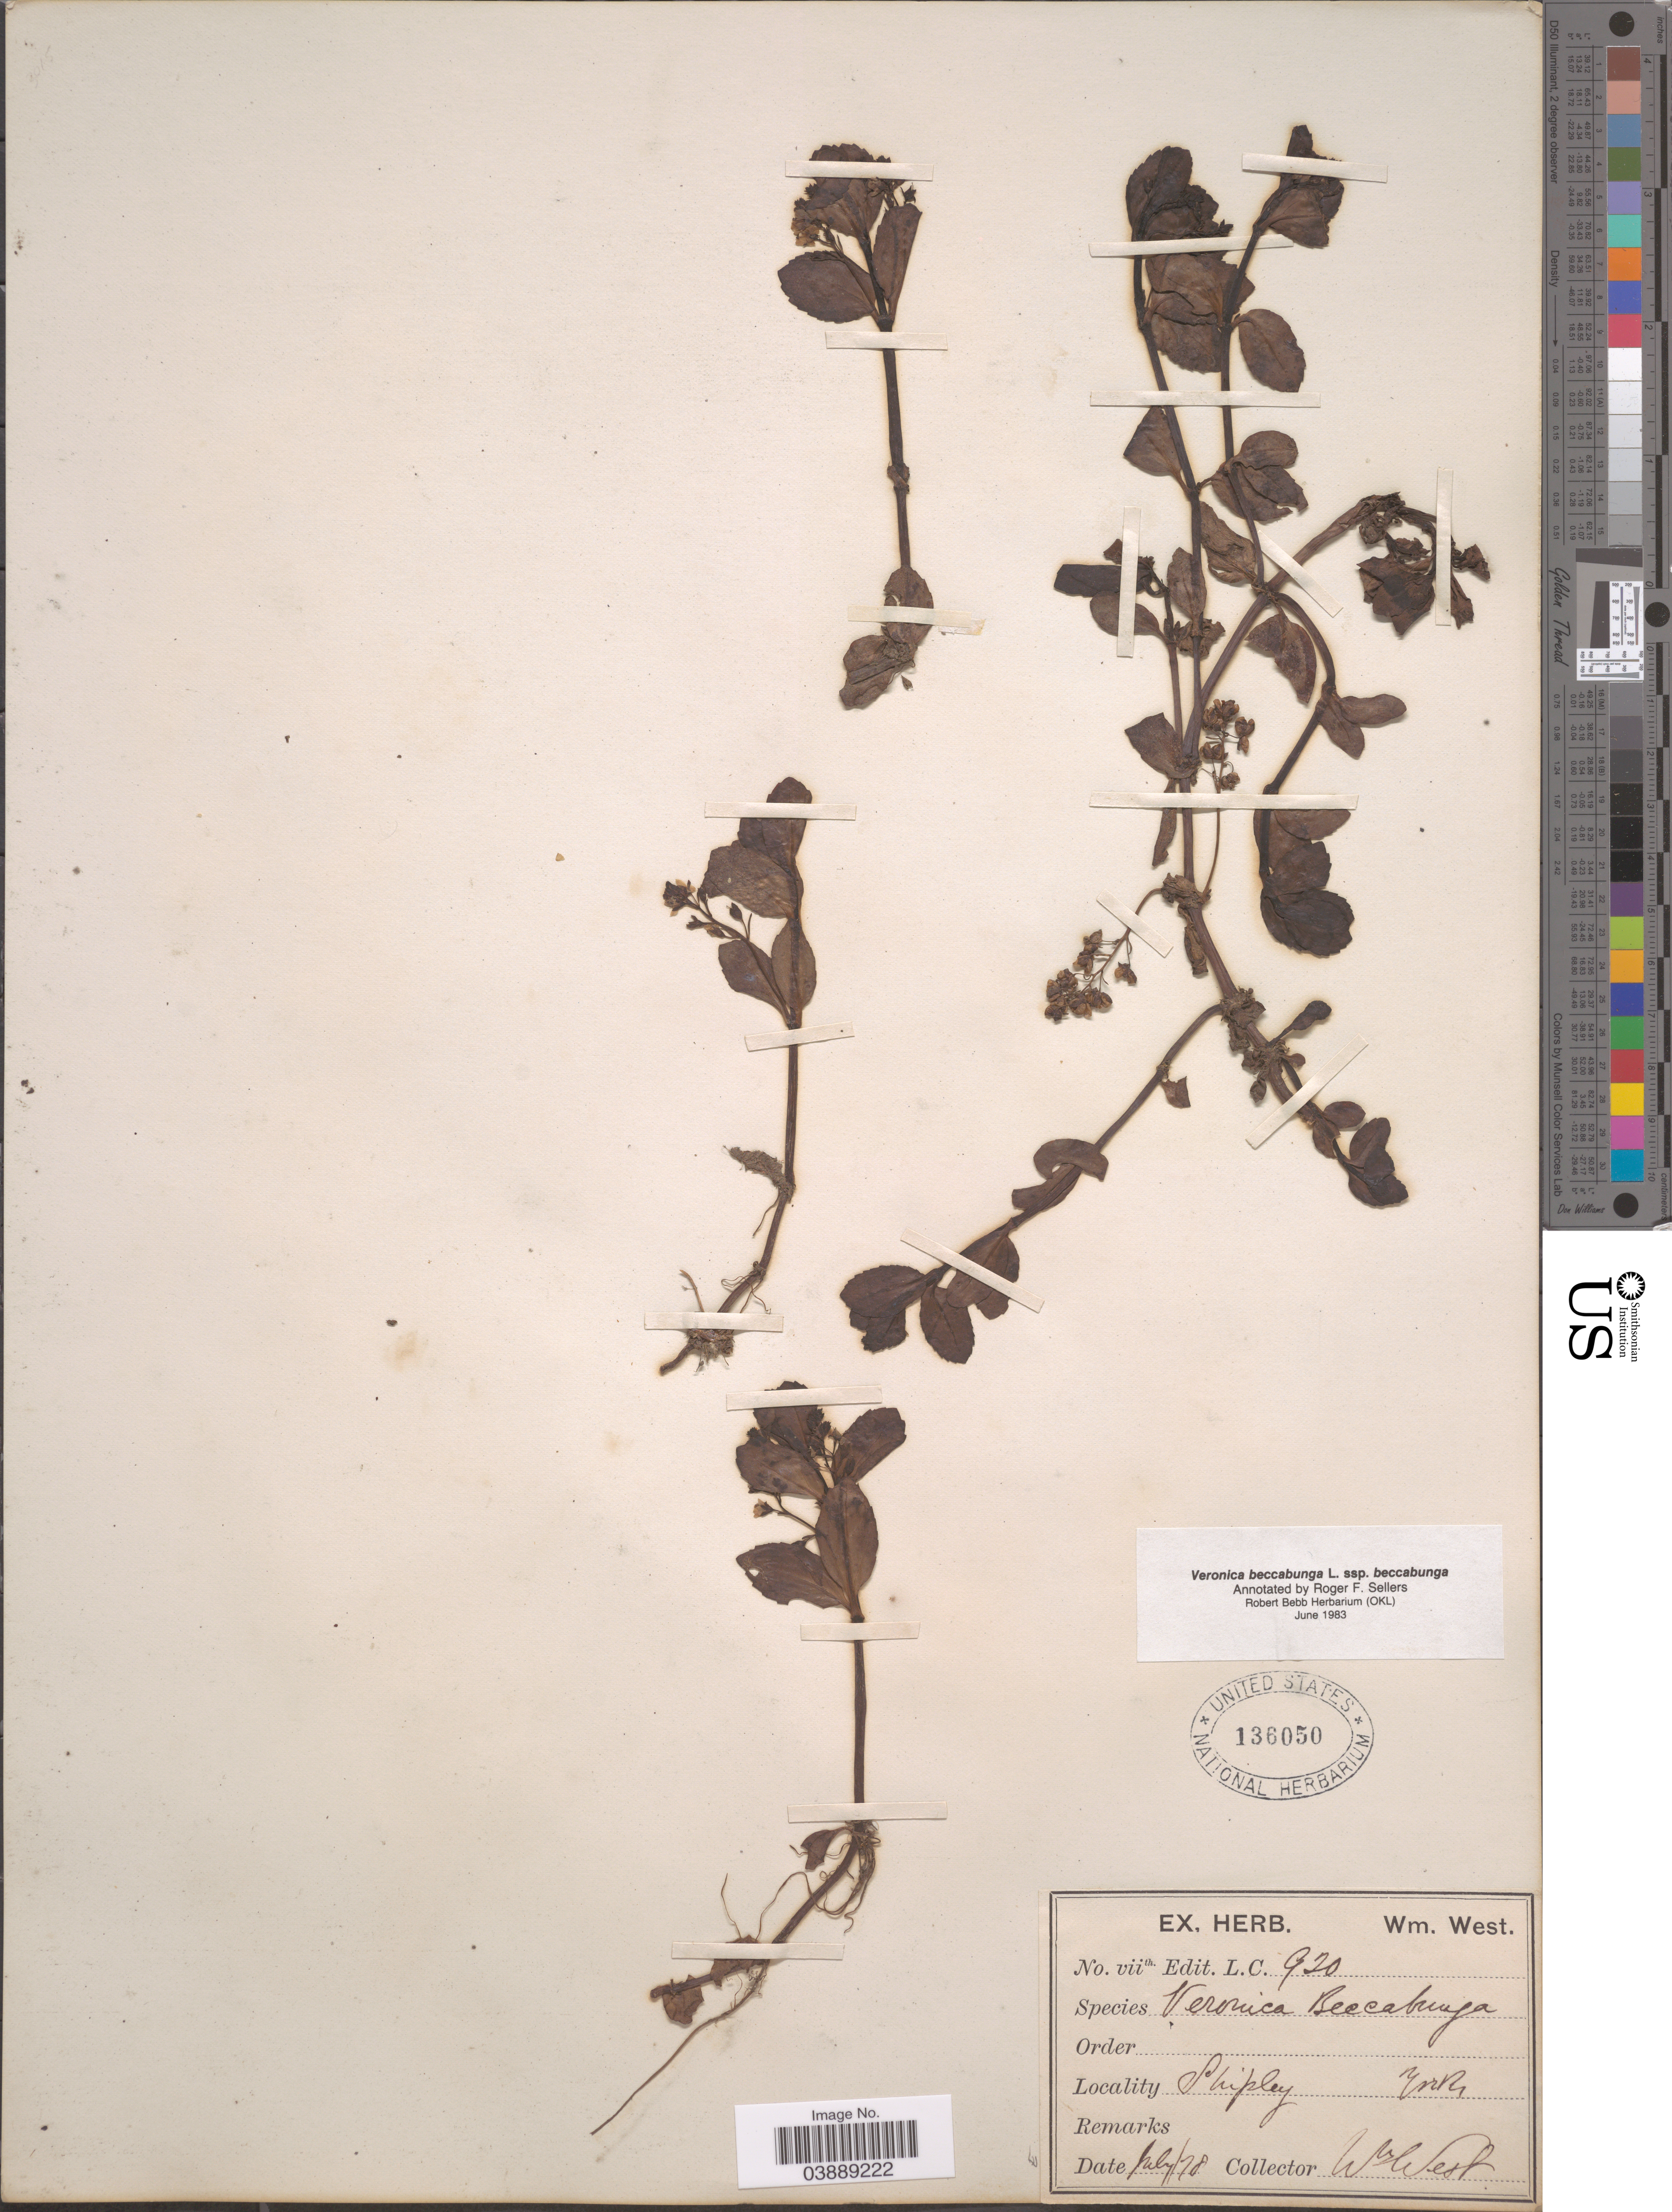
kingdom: Plantae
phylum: Tracheophyta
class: Magnoliopsida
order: Lamiales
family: Plantaginaceae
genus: Veronica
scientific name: Veronica beccabunga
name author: L.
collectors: W. West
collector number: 920?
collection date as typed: Transcribed d/m/y: /7/78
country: United Kingdom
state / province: England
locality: Shipley. York.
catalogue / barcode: US 136050